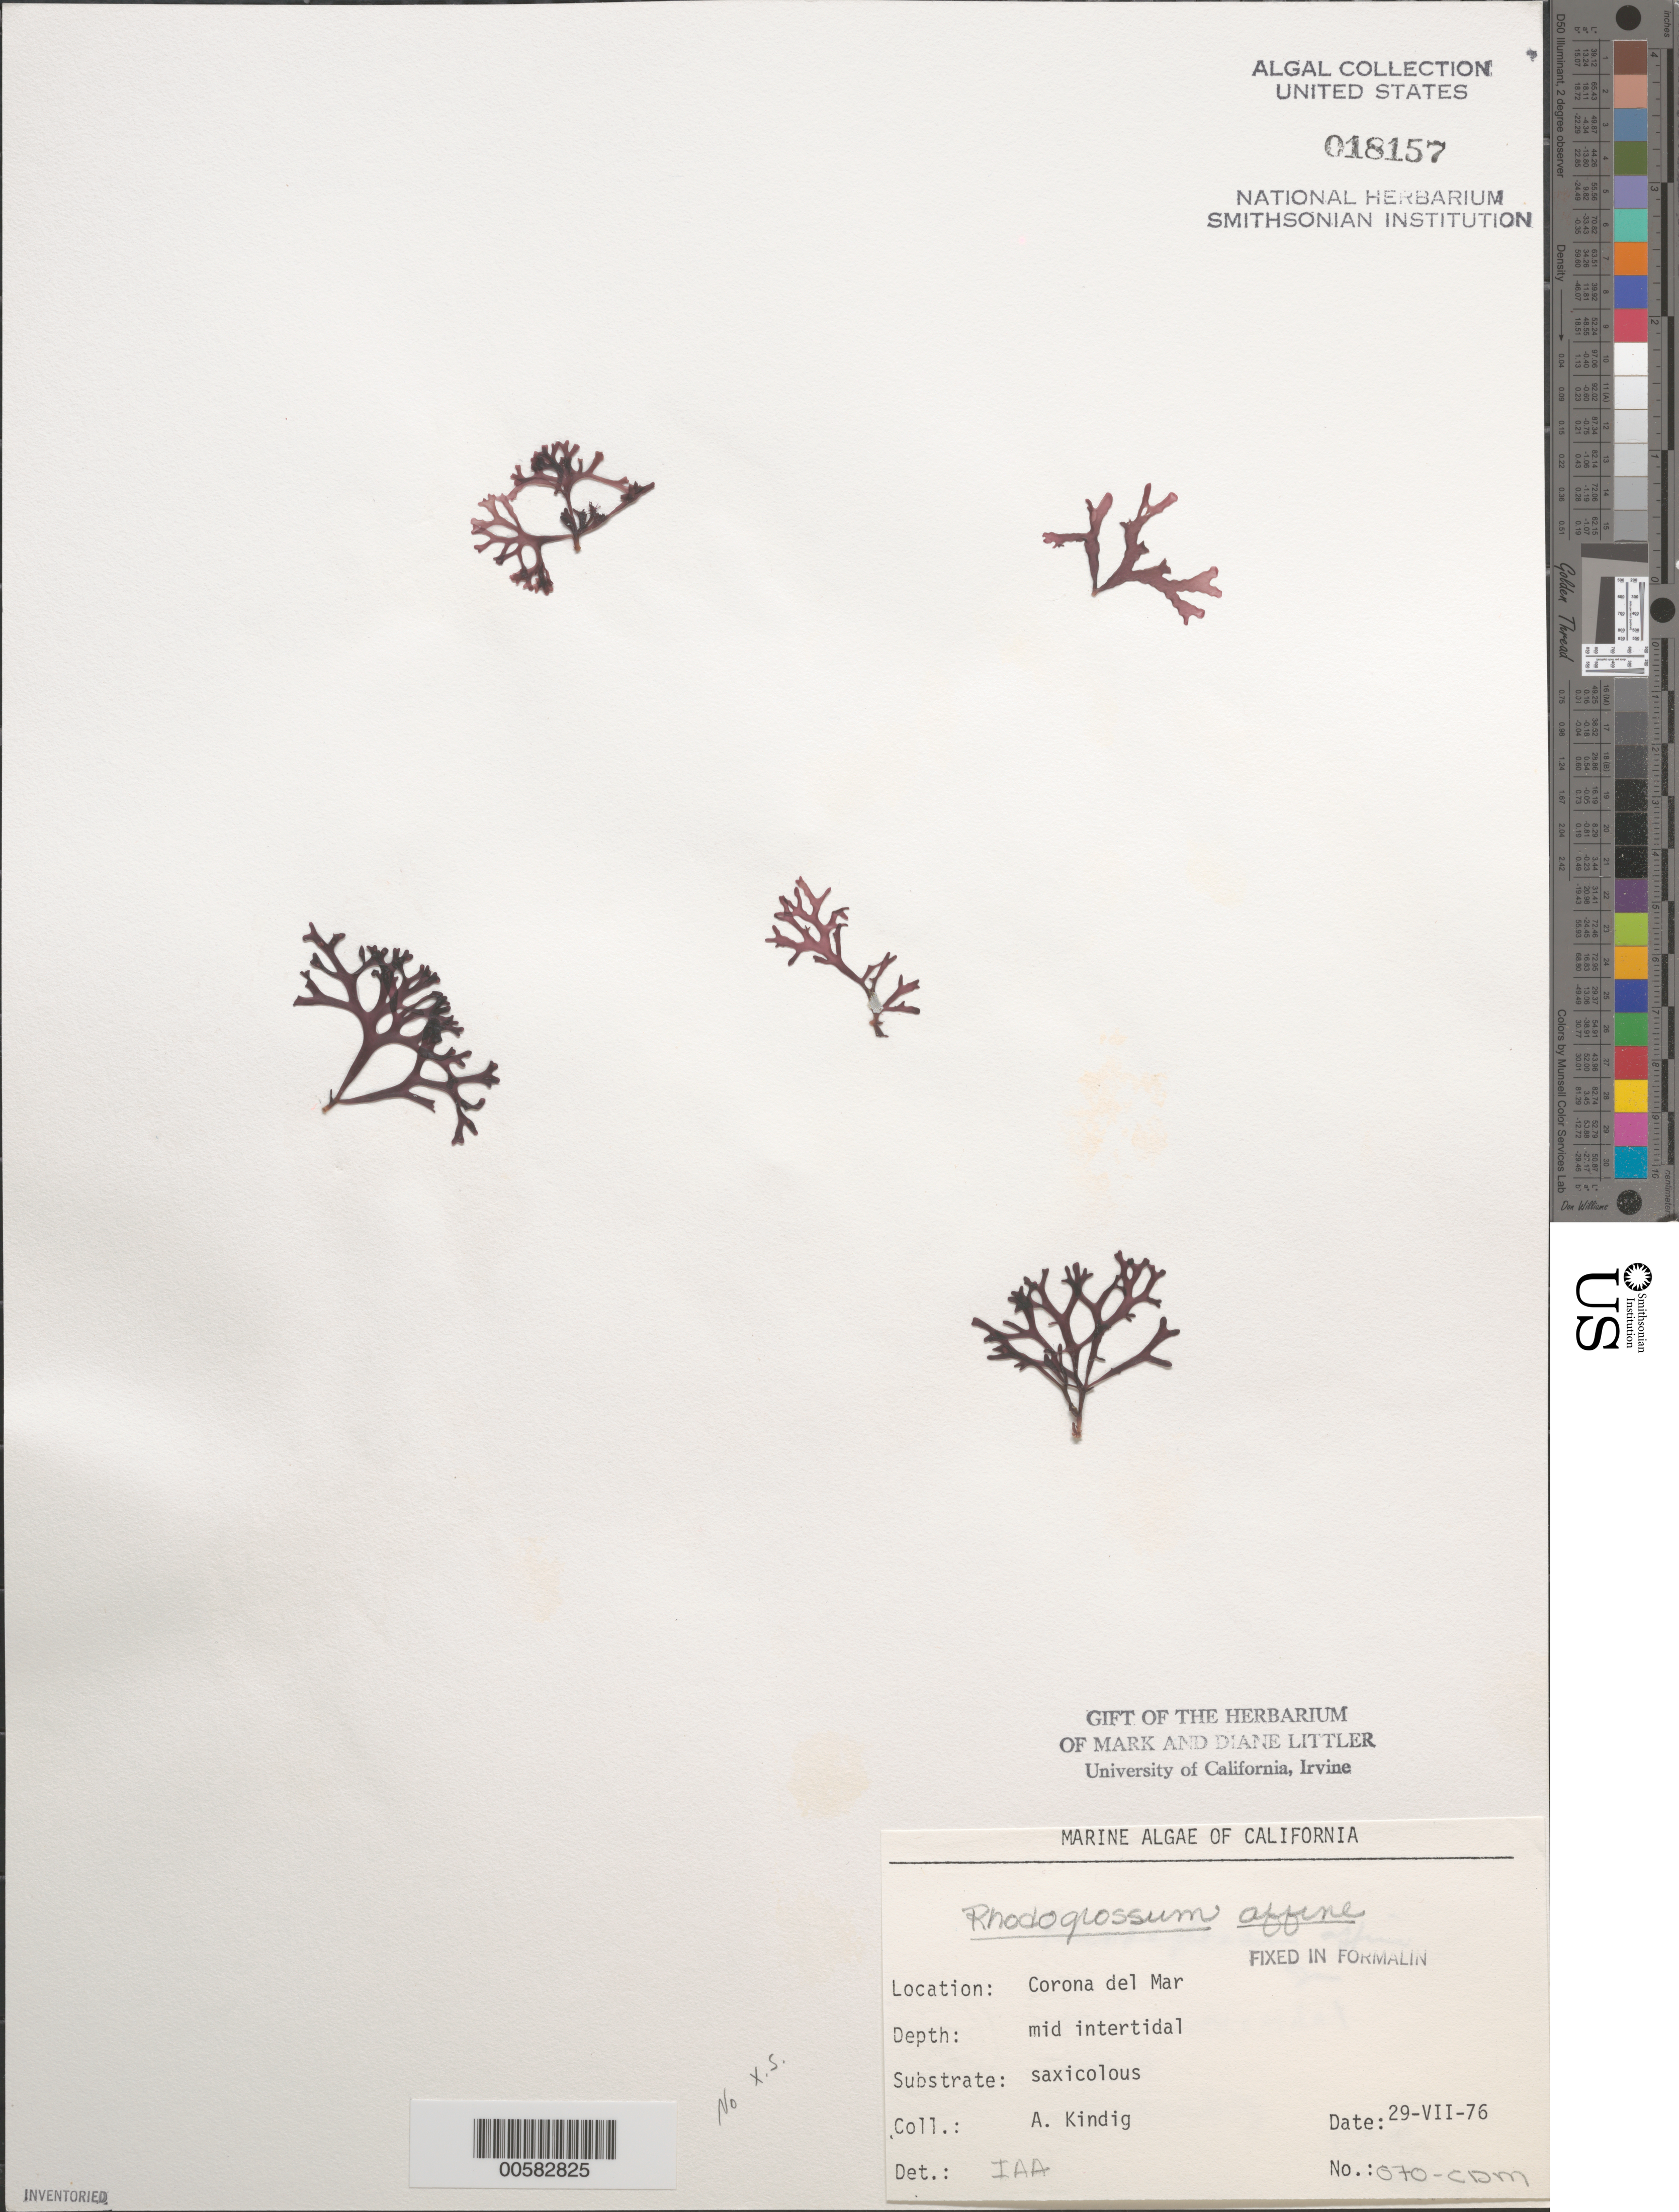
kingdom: Plantae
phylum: Rhodophyta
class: Florideophyceae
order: Gigartinales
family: Gigartinaceae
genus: Mazzaella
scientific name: Mazzaella affinis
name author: (Harvey) Fredericq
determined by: Algae name updating Project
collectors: A. Kindig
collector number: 070-cdm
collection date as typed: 29 Jul 1976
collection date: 1976-07-29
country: United States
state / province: California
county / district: Orange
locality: Corona del Mar, mouth of Morning Canyon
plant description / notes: BLM-SOCALBIGHT Rocky Intertidal Survey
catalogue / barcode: US 18157